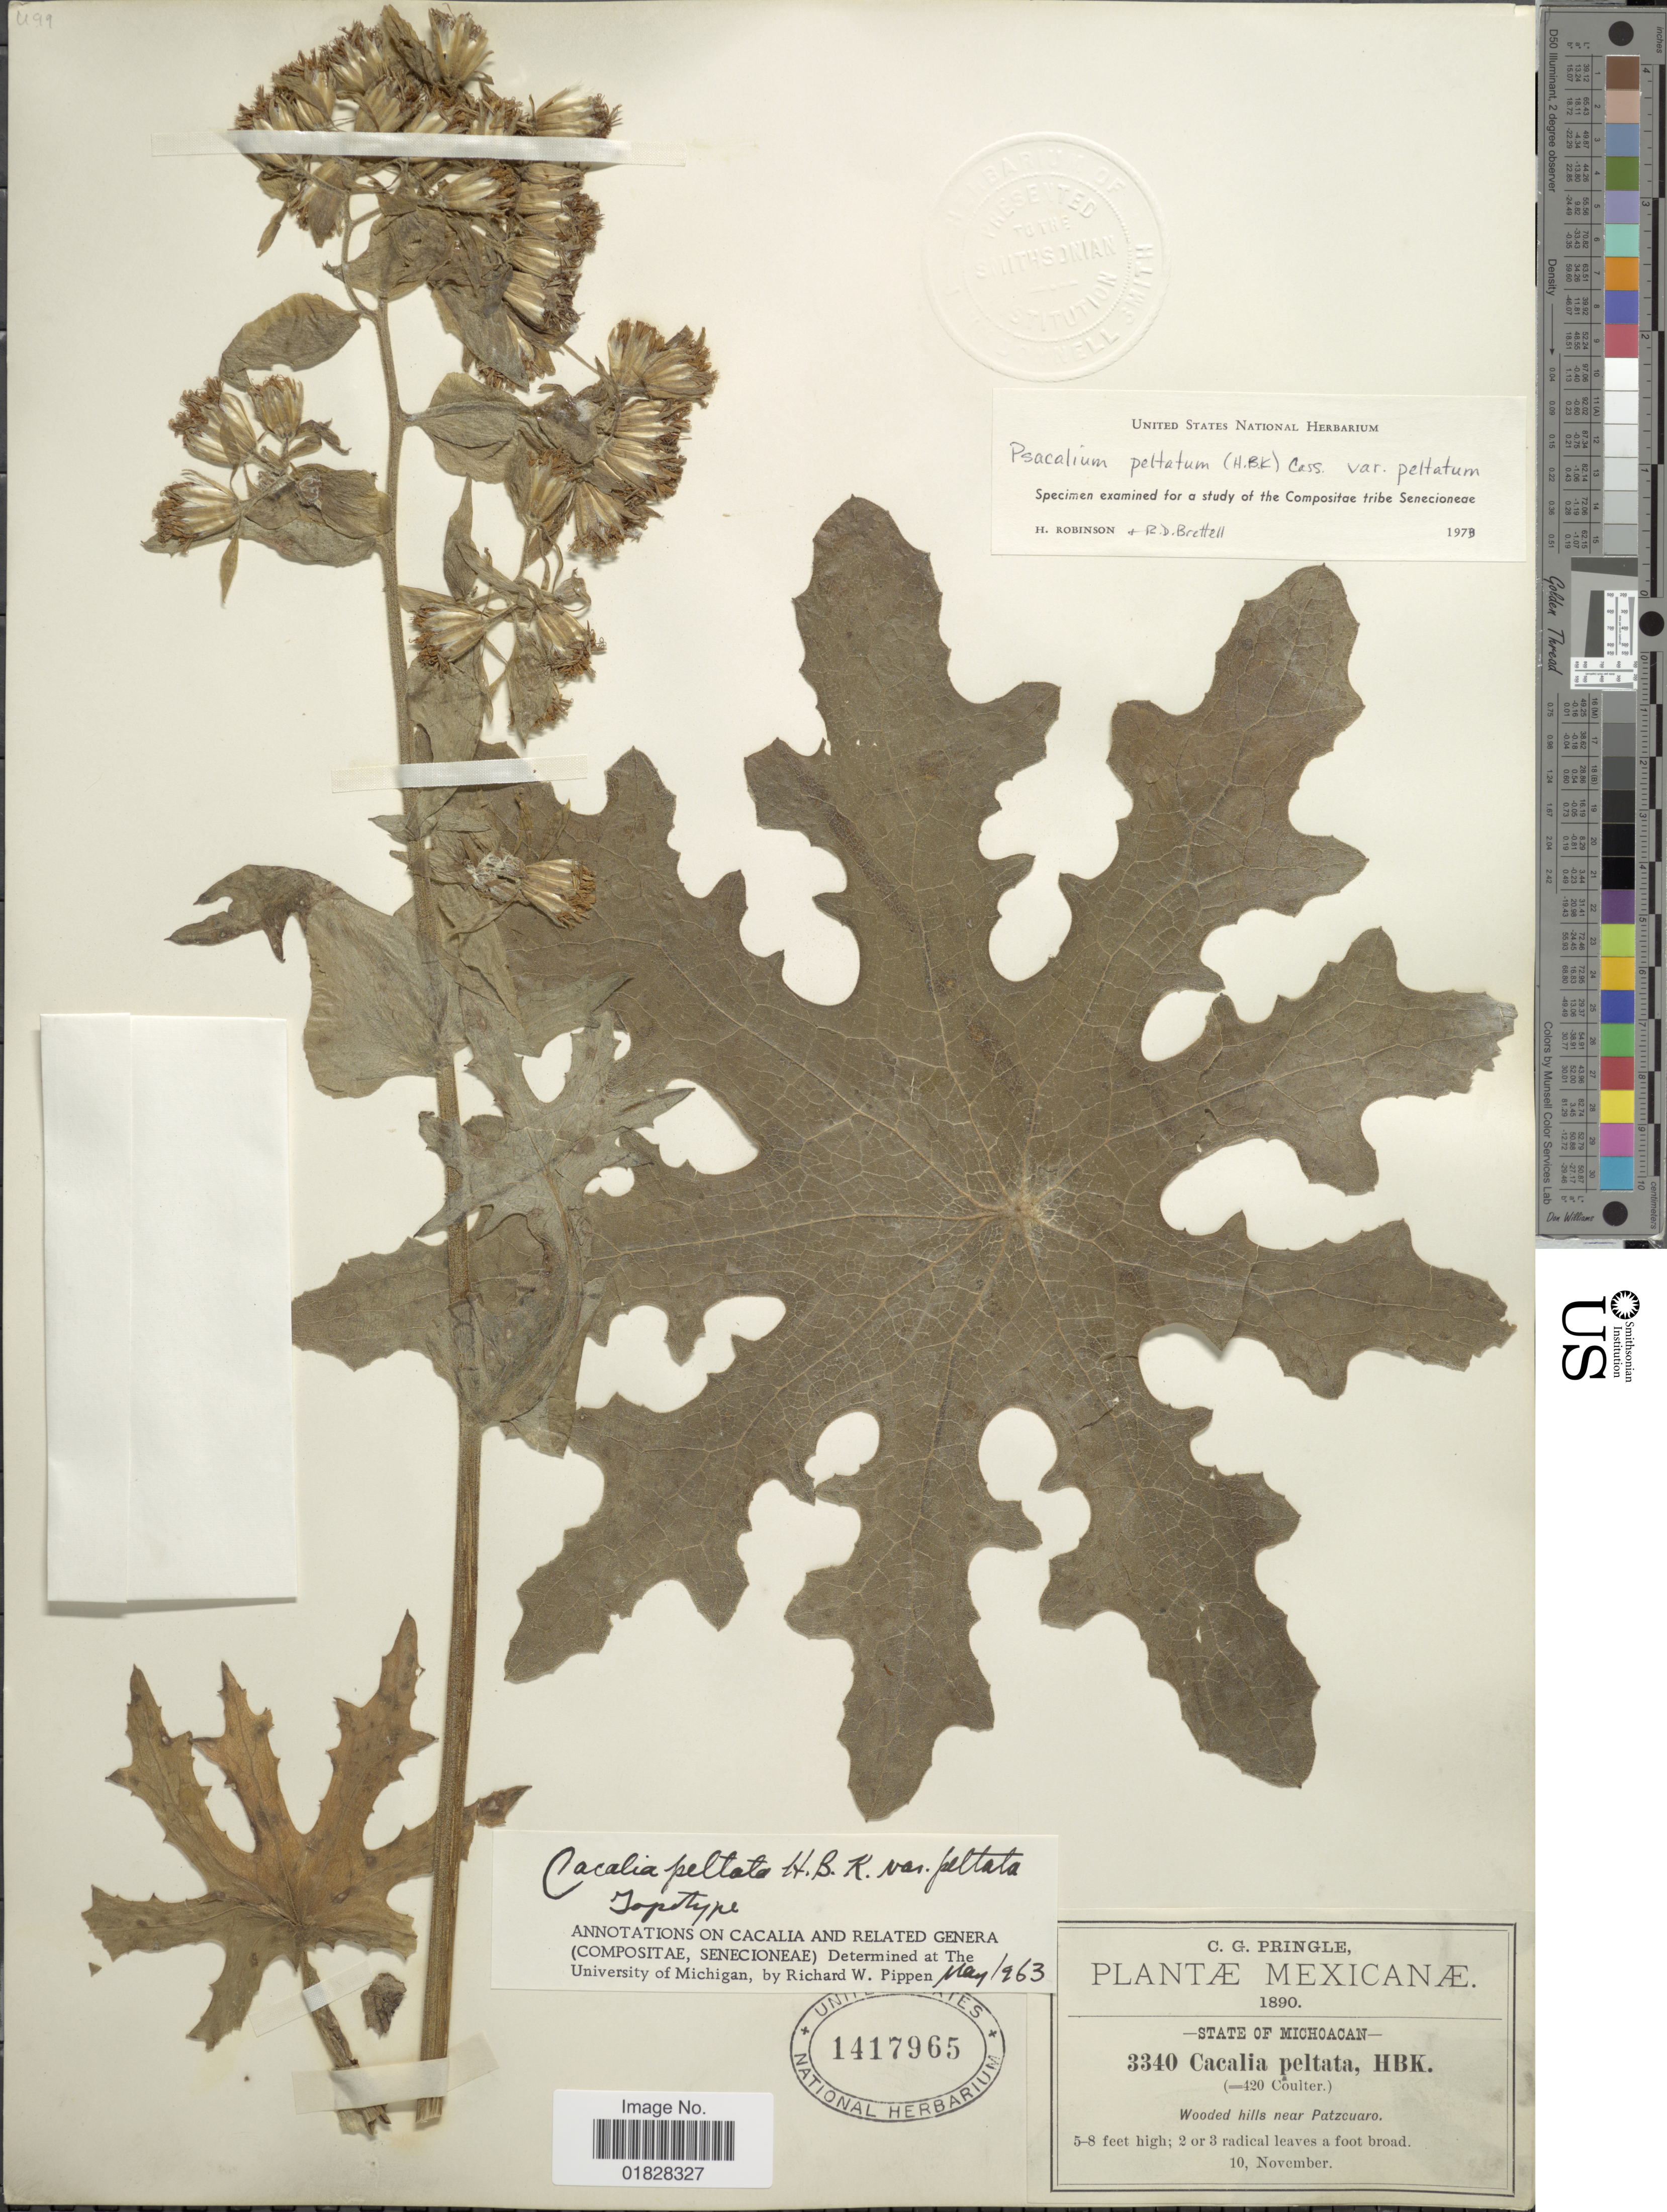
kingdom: Plantae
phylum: Tracheophyta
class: Magnoliopsida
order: Asterales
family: Asteraceae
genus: Psacalium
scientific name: Psacalium peltatum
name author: Cass.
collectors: C. G. Pringle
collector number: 3340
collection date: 1890-11-10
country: Mexico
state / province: Michoacán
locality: State of Michoacan. Wooded hills near Patzcuaro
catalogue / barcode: US 1417965